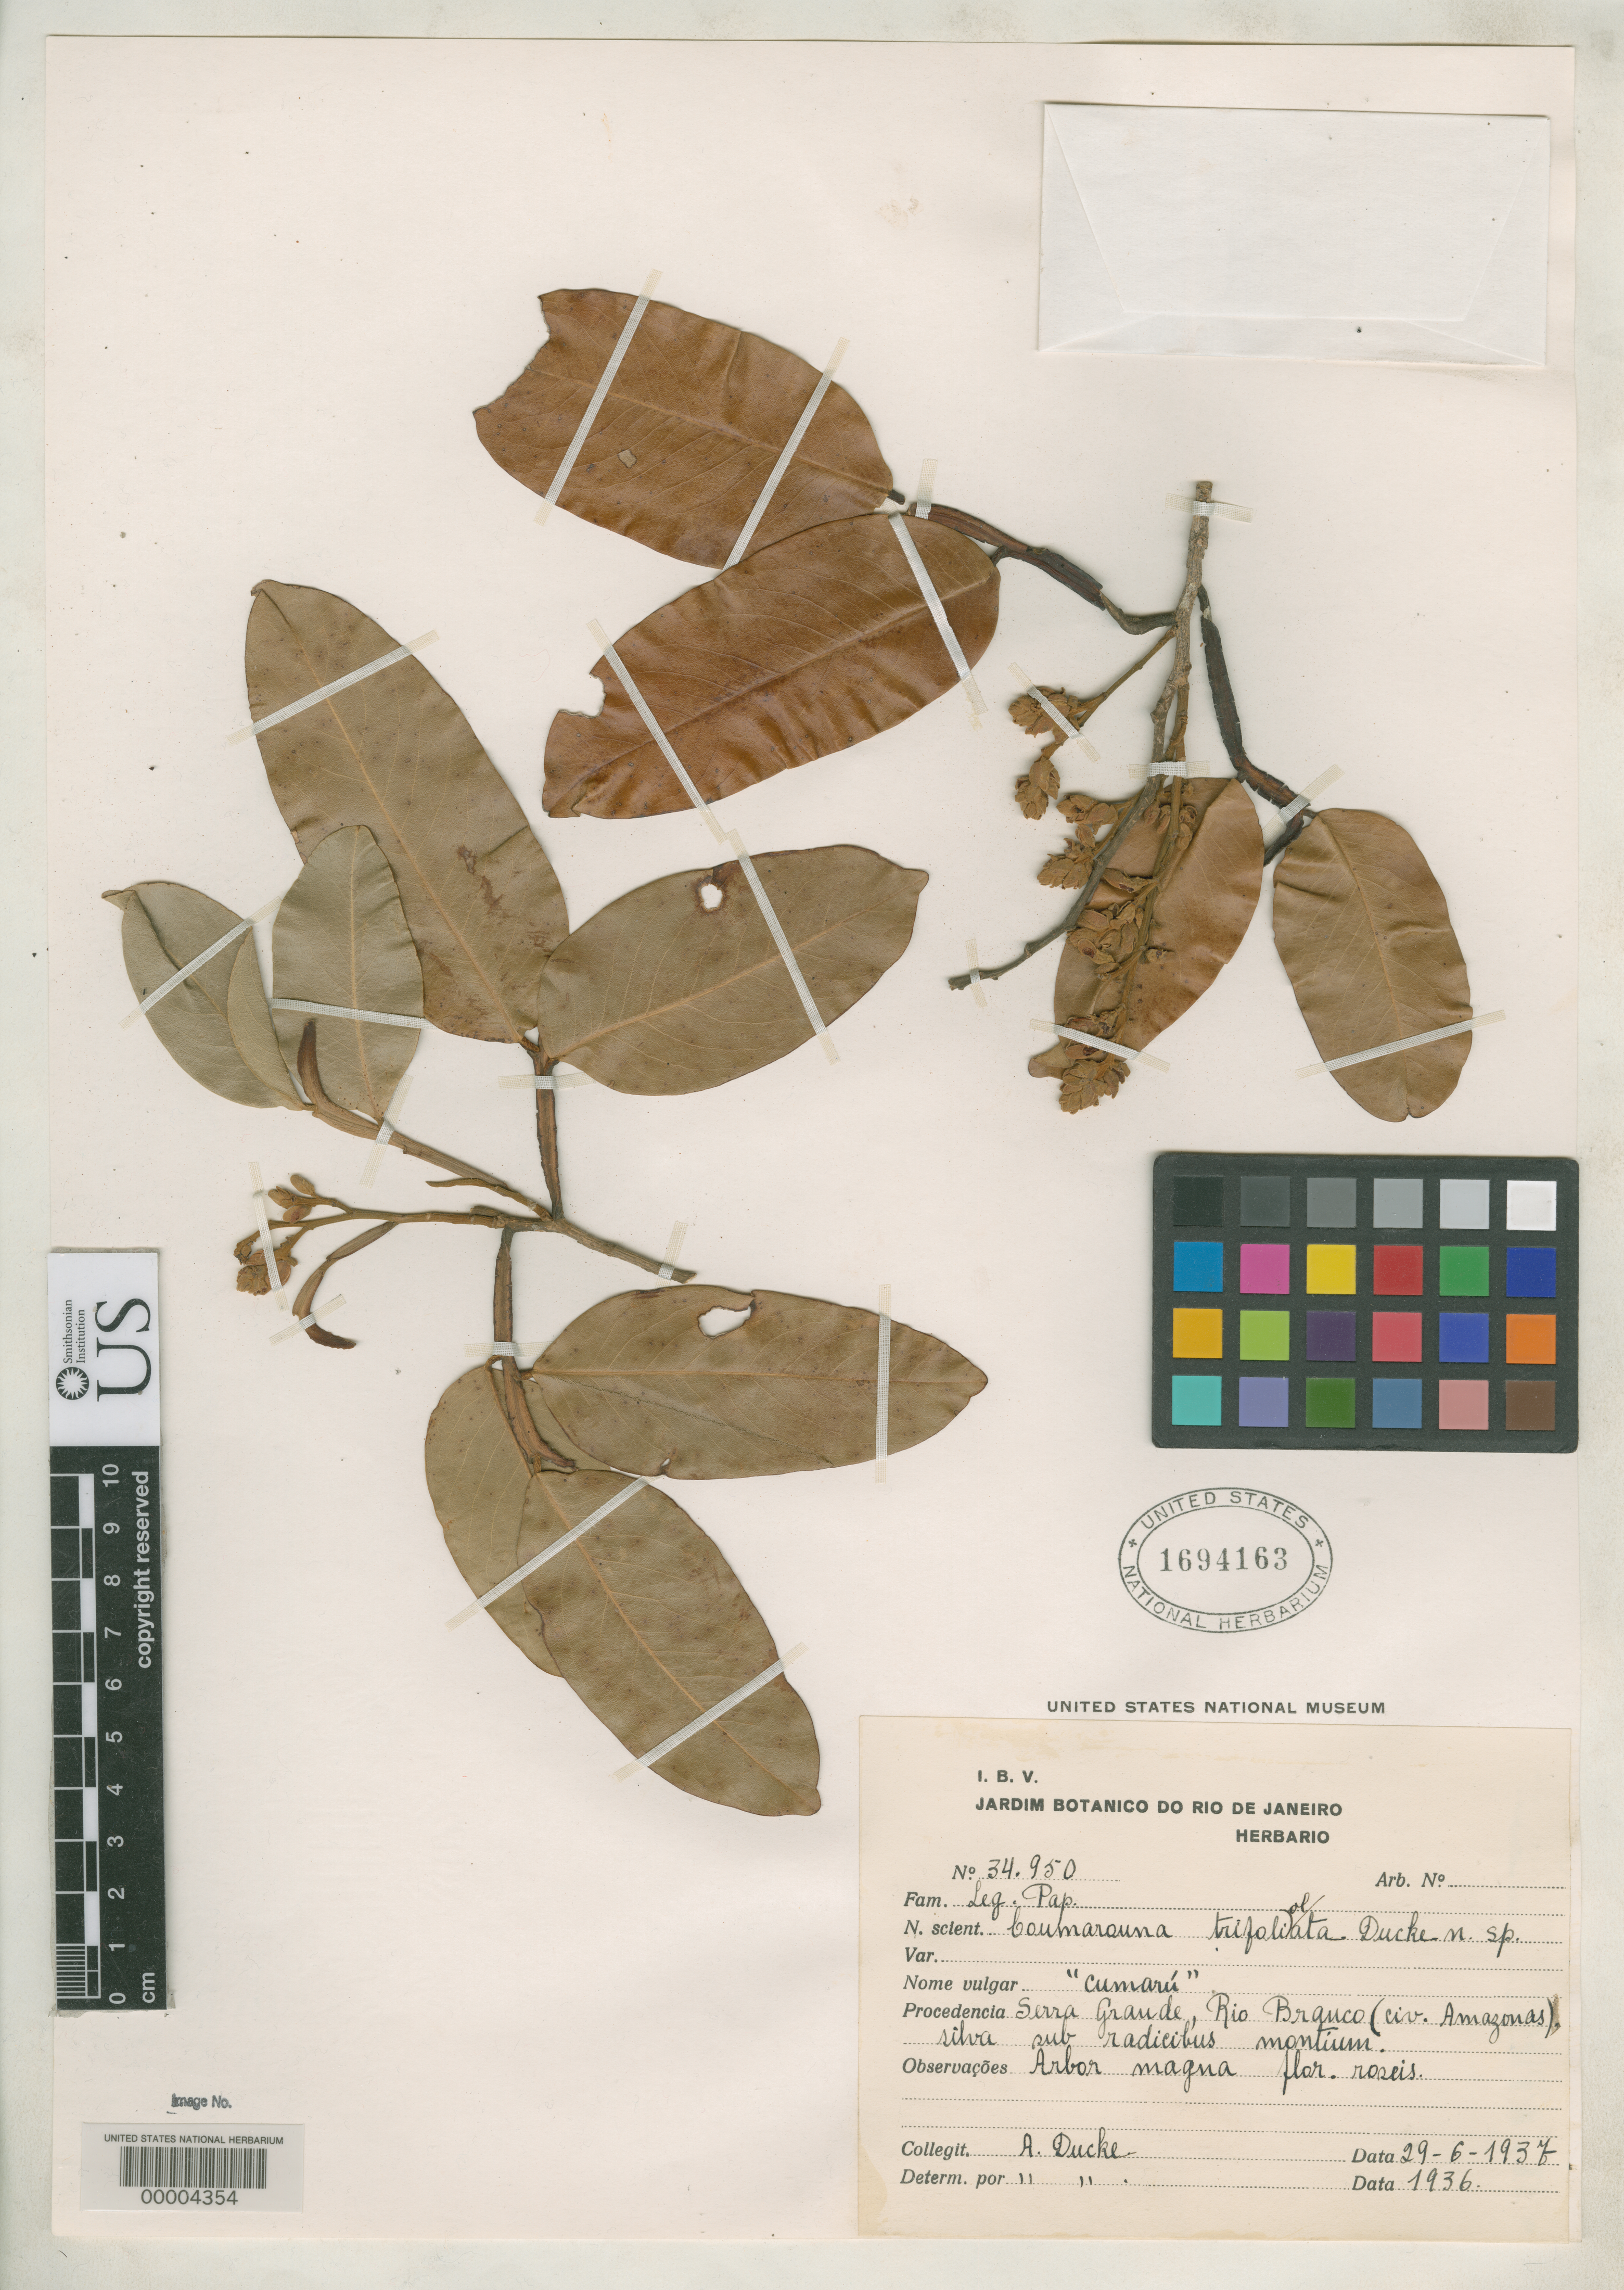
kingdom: Plantae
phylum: Tracheophyta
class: Magnoliopsida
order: Fabales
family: Fabaceae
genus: Coumarouna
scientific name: Coumarouna trifoliolata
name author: Ducke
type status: Isotype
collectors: A. Ducke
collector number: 34950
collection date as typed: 29 Jun 1937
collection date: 1937-06-29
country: Brazil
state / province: Amazonas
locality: Serra Grande, Rio Branco.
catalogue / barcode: US 1694163